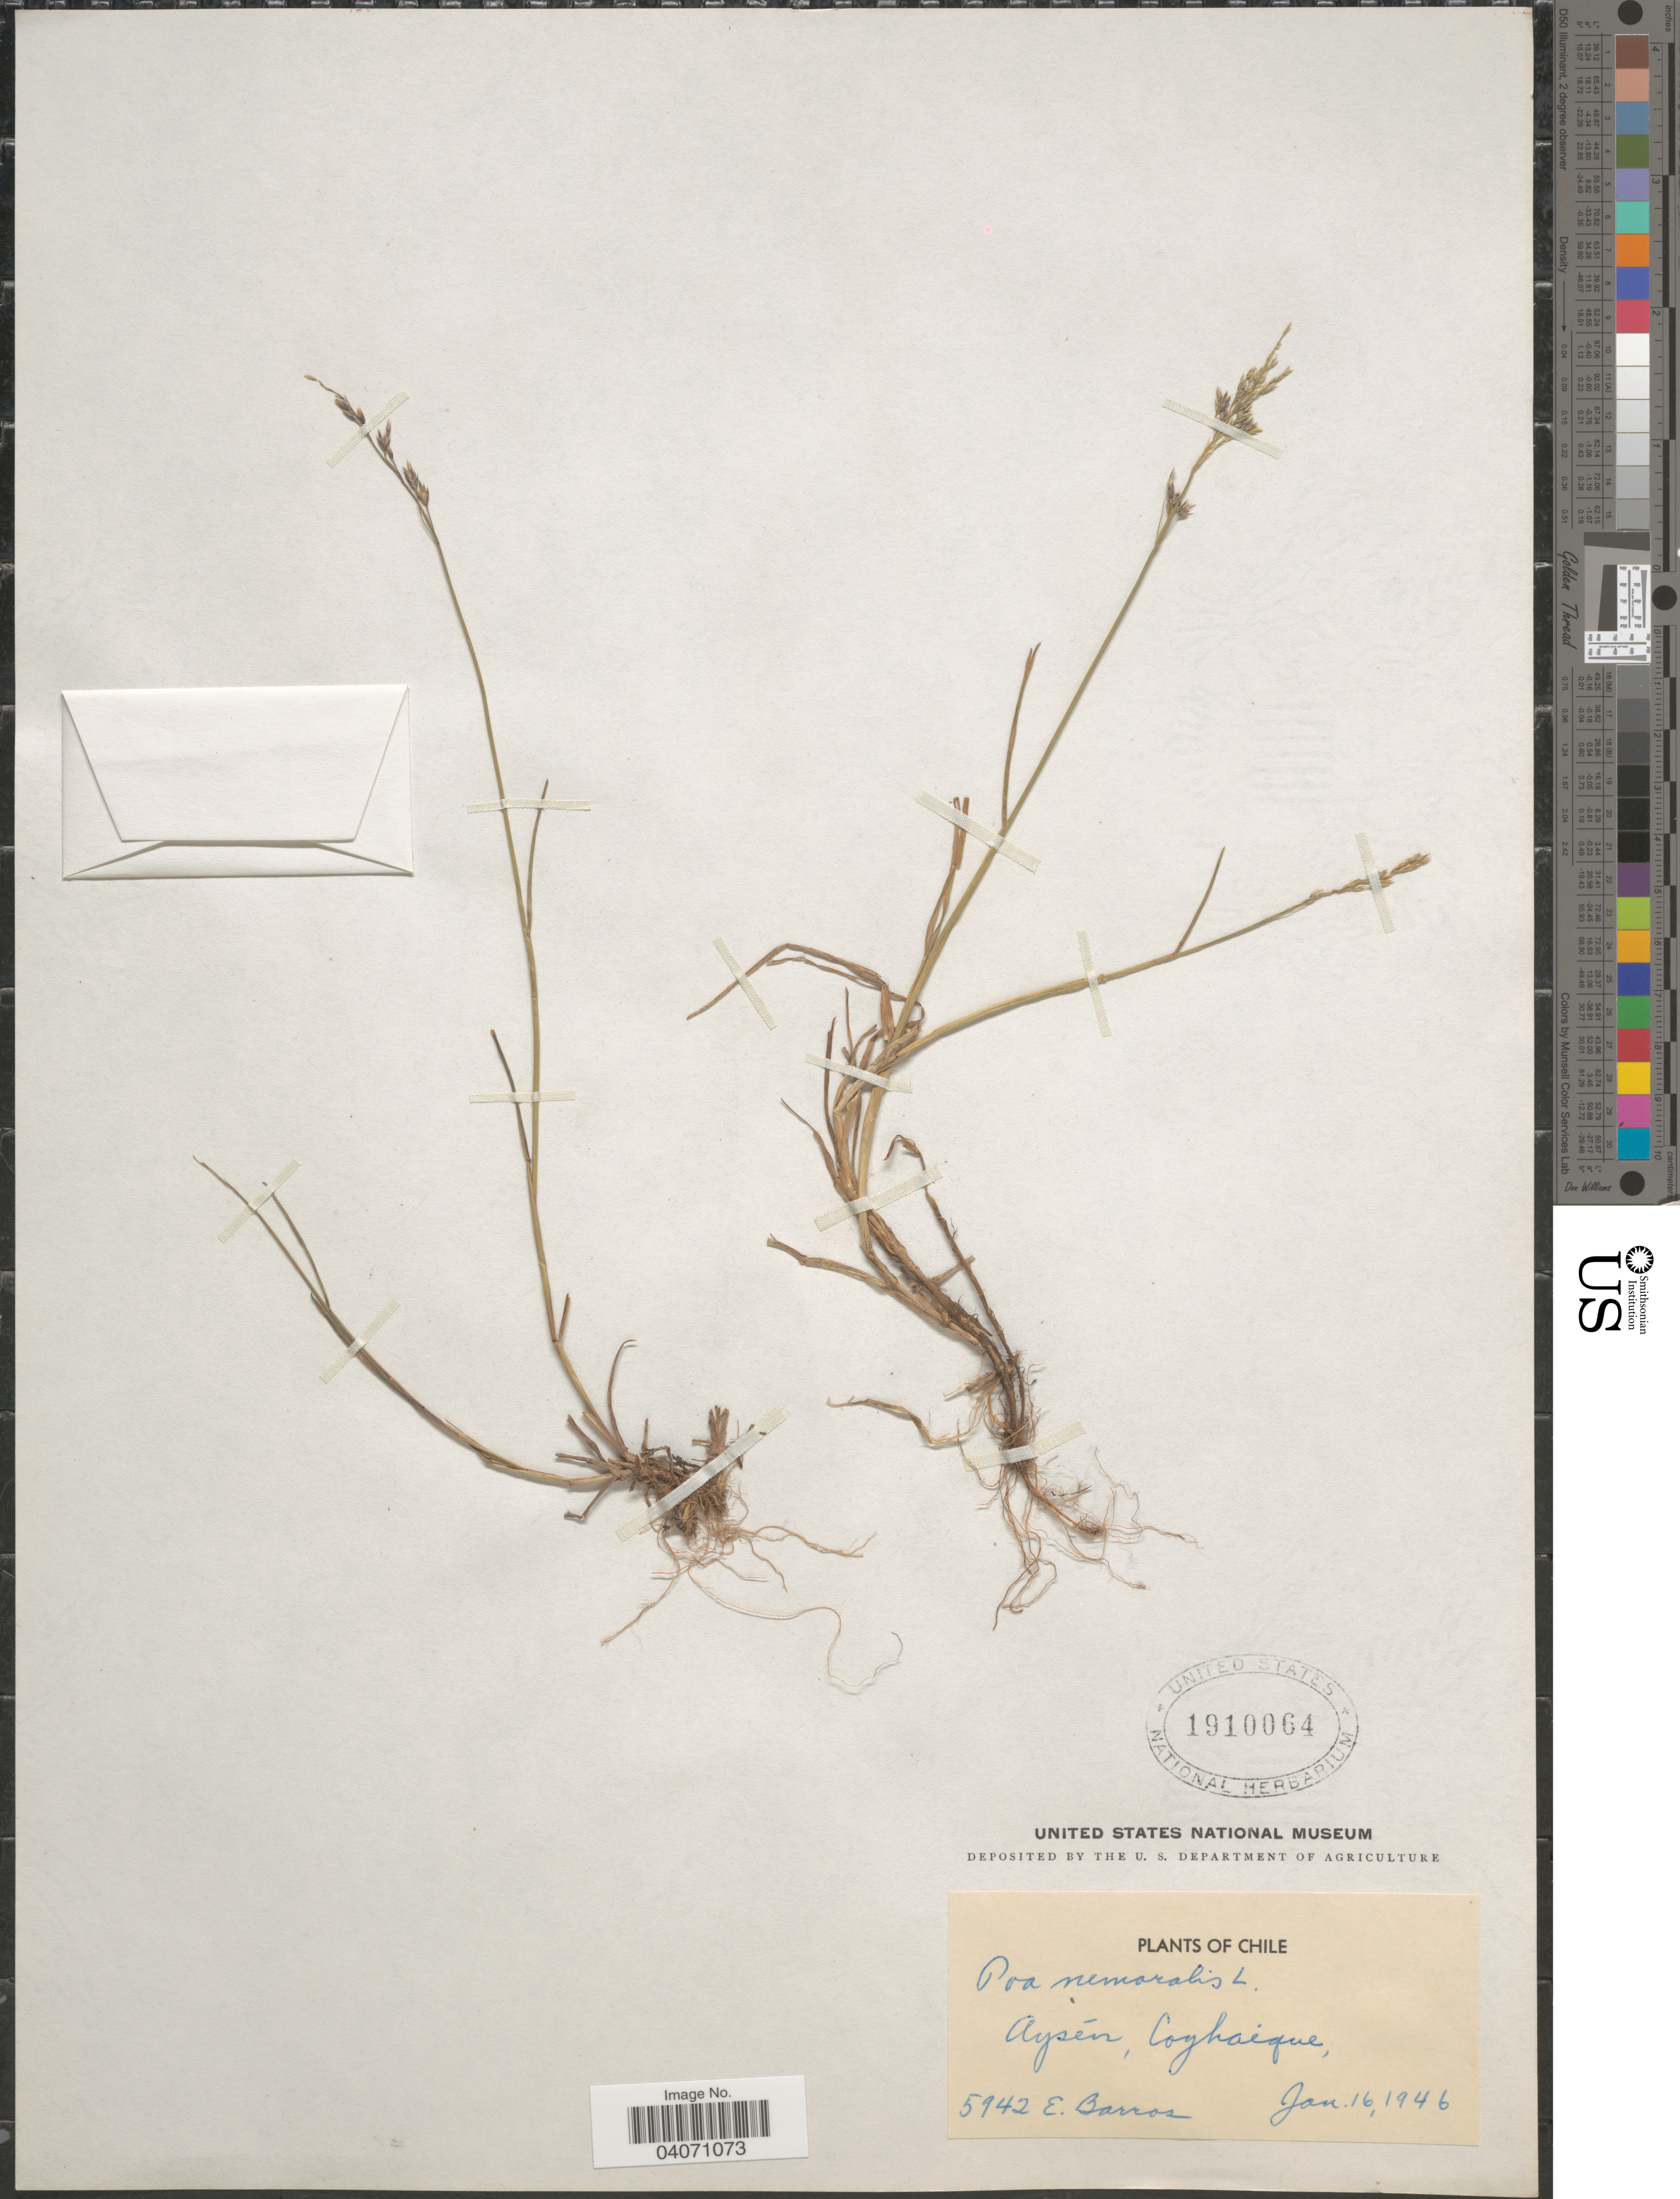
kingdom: Plantae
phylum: Tracheophyta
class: Liliopsida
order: Poales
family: Poaceae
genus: Poa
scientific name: Poa nemoralis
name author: L.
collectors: E. Barros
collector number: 5942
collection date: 1946-01-16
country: Chile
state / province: Aisén (XI)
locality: Aysén, Coyhaique.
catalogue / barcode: US 1910064